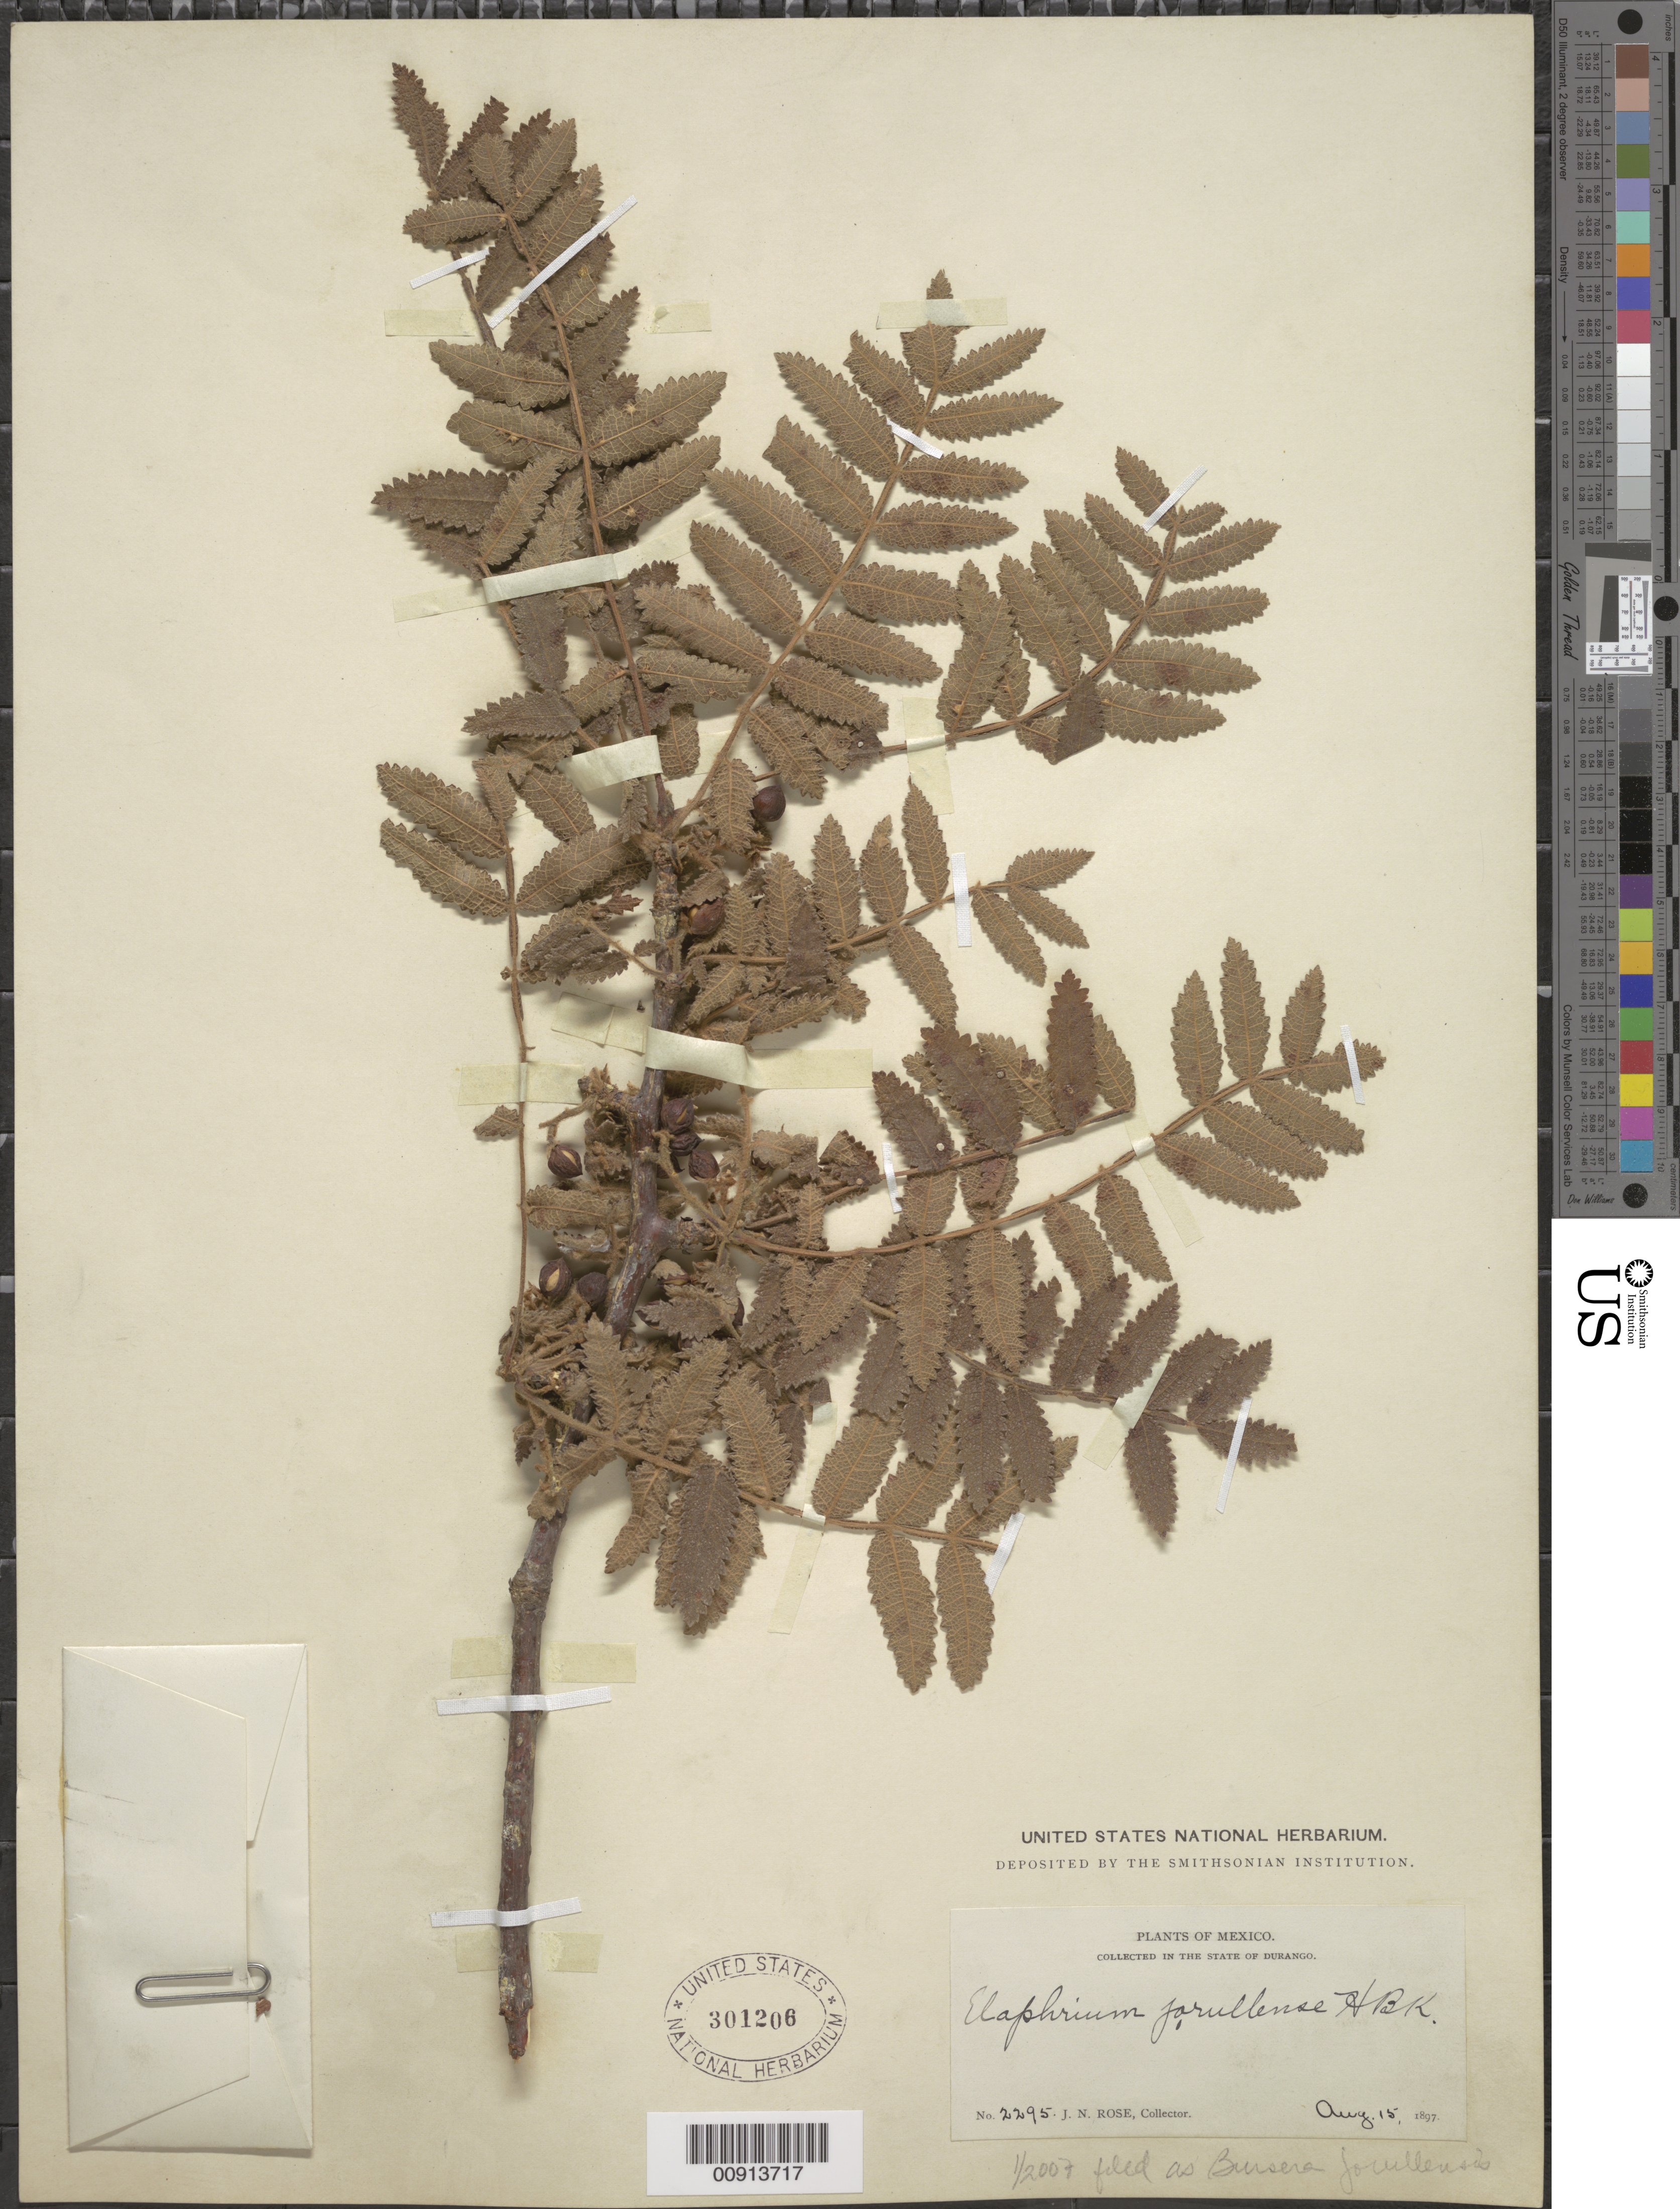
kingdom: Plantae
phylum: Tracheophyta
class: Magnoliopsida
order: Sapindales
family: Burseraceae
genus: Bursera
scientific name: Bursera jorullensis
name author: (Kunth) Engl.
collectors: J. N. Rose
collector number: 2295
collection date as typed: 15 Aug 1897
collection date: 1897-08-15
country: Mexico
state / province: Durango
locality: State of Durango.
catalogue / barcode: US 301206